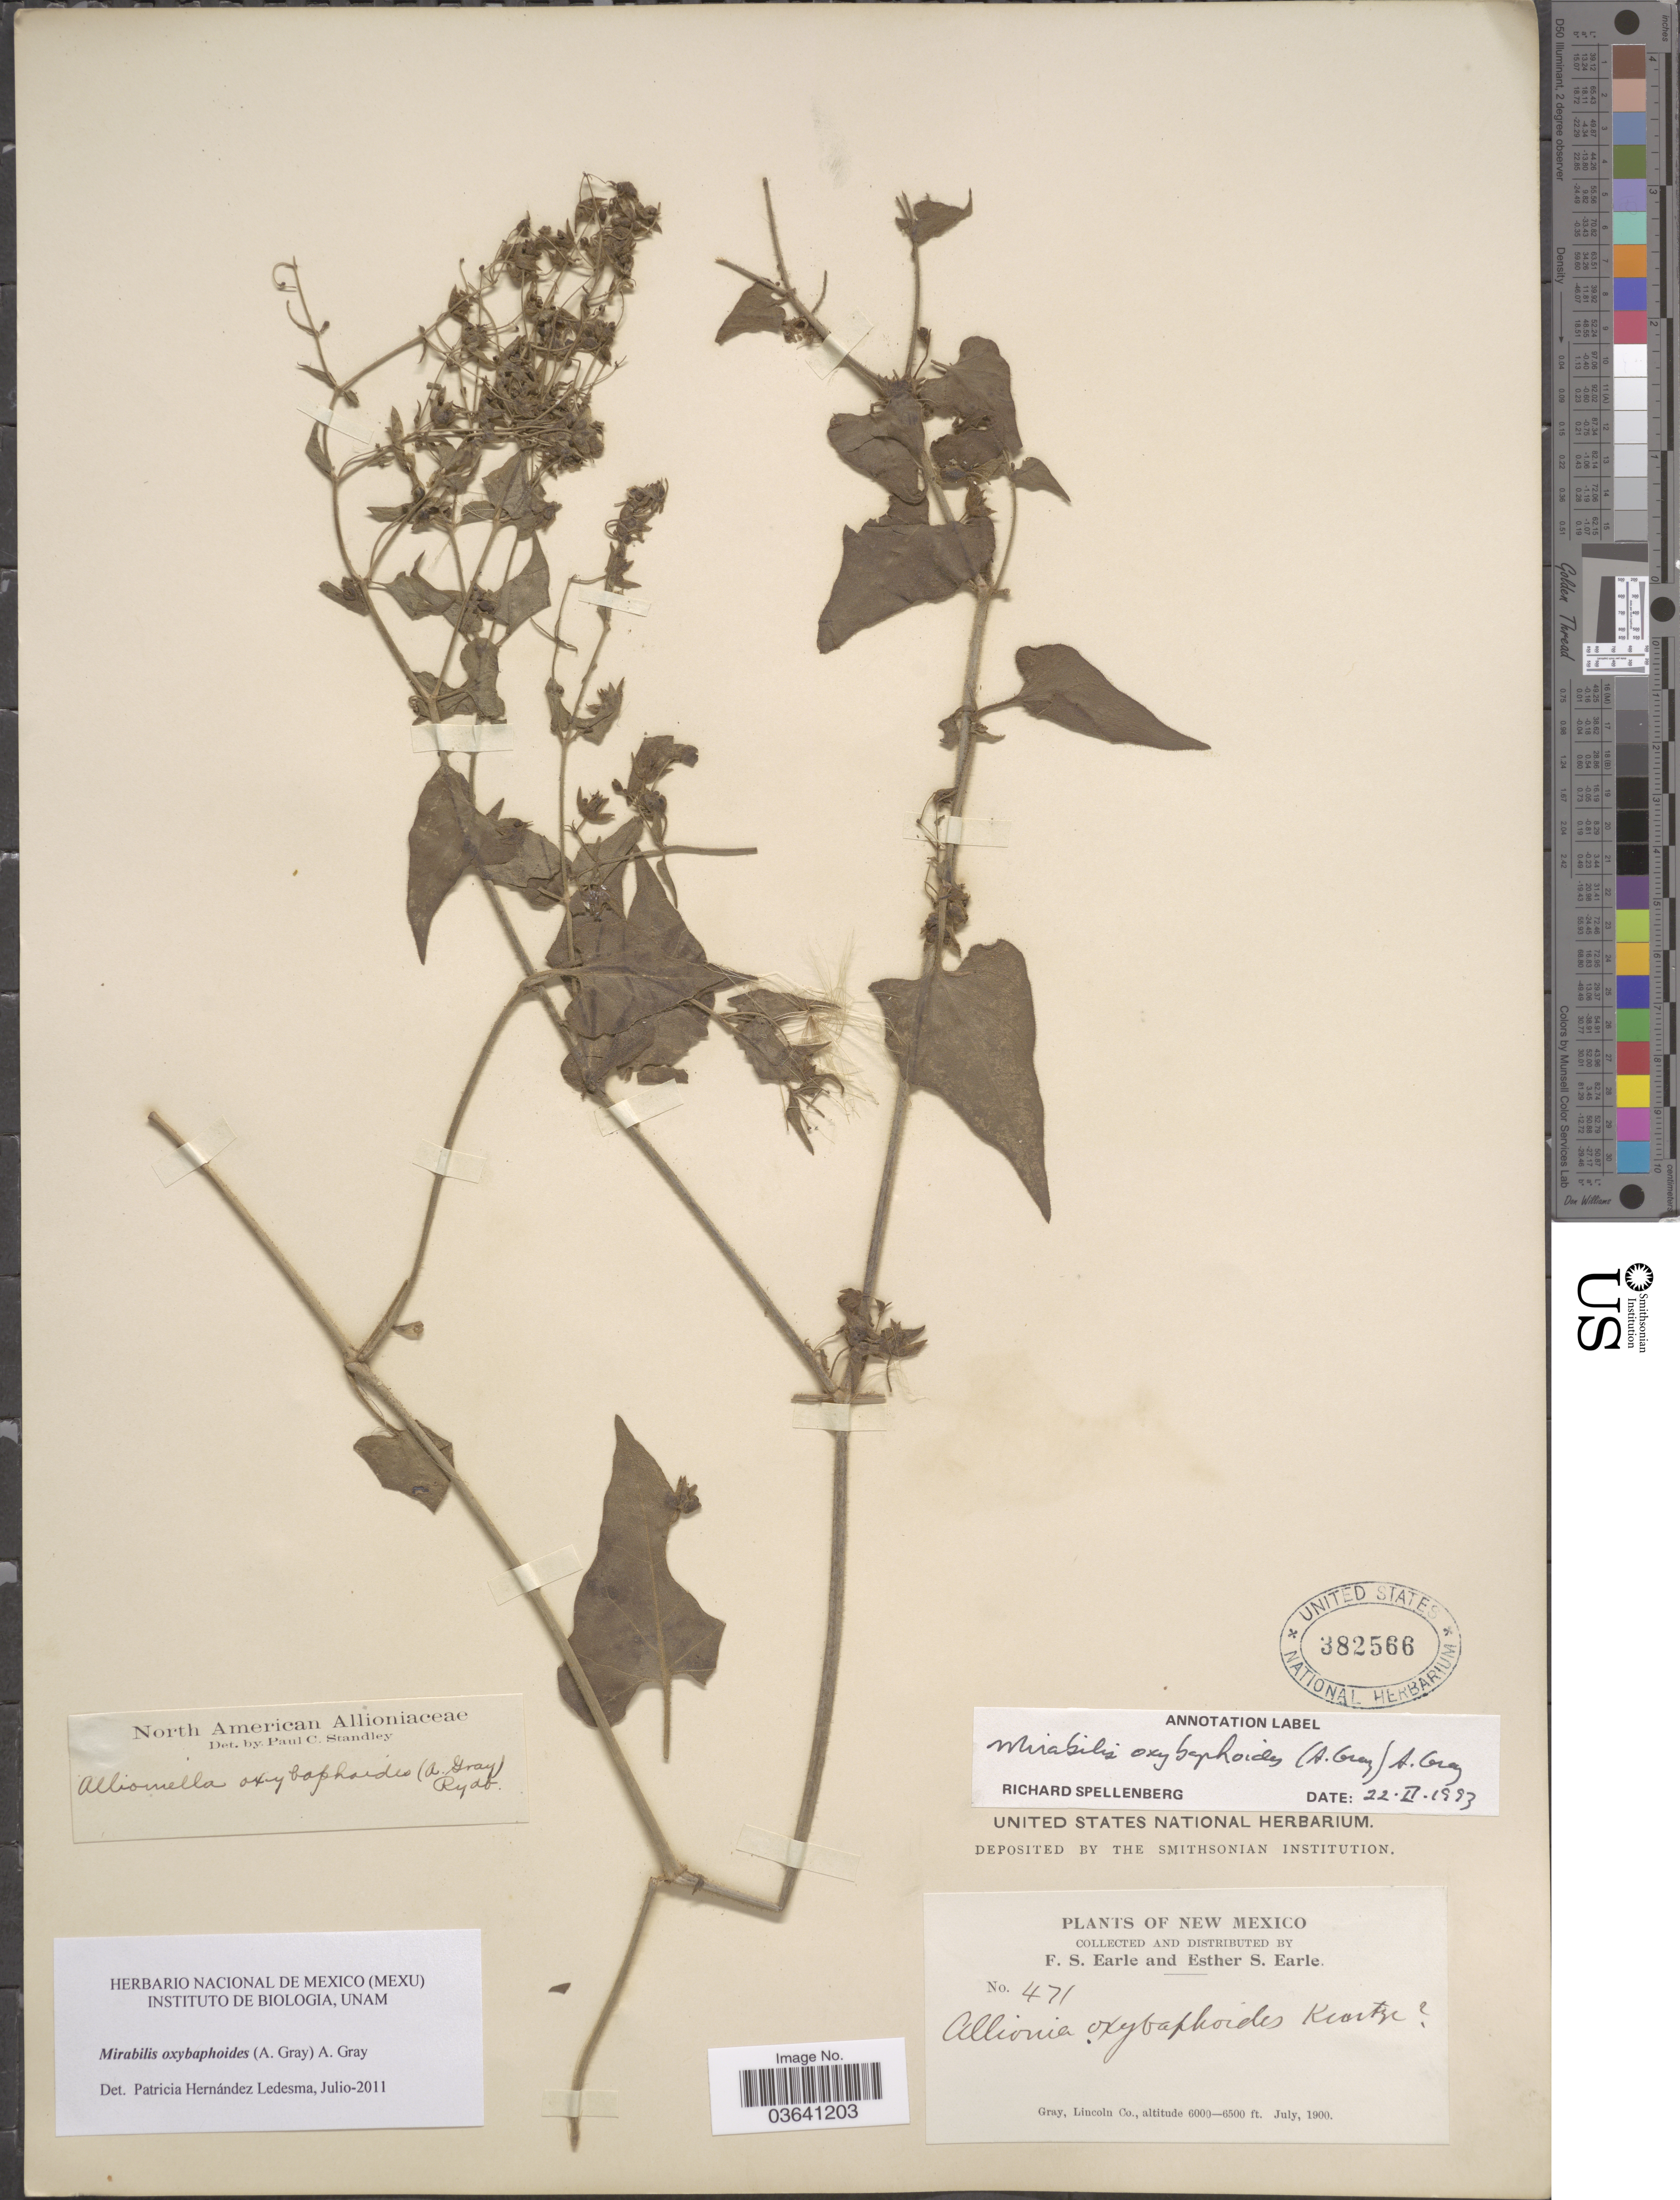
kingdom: Plantae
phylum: Tracheophyta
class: Magnoliopsida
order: Caryophyllales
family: Nyctaginaceae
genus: Mirabilis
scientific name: Mirabilis oxybaphoides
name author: (A. Gray) A. Gray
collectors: F. S. Earle & E. S. Earle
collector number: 471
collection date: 1900-07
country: United States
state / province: New Mexico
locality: Gray, Lincoln Co.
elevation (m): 1829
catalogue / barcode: US 382566